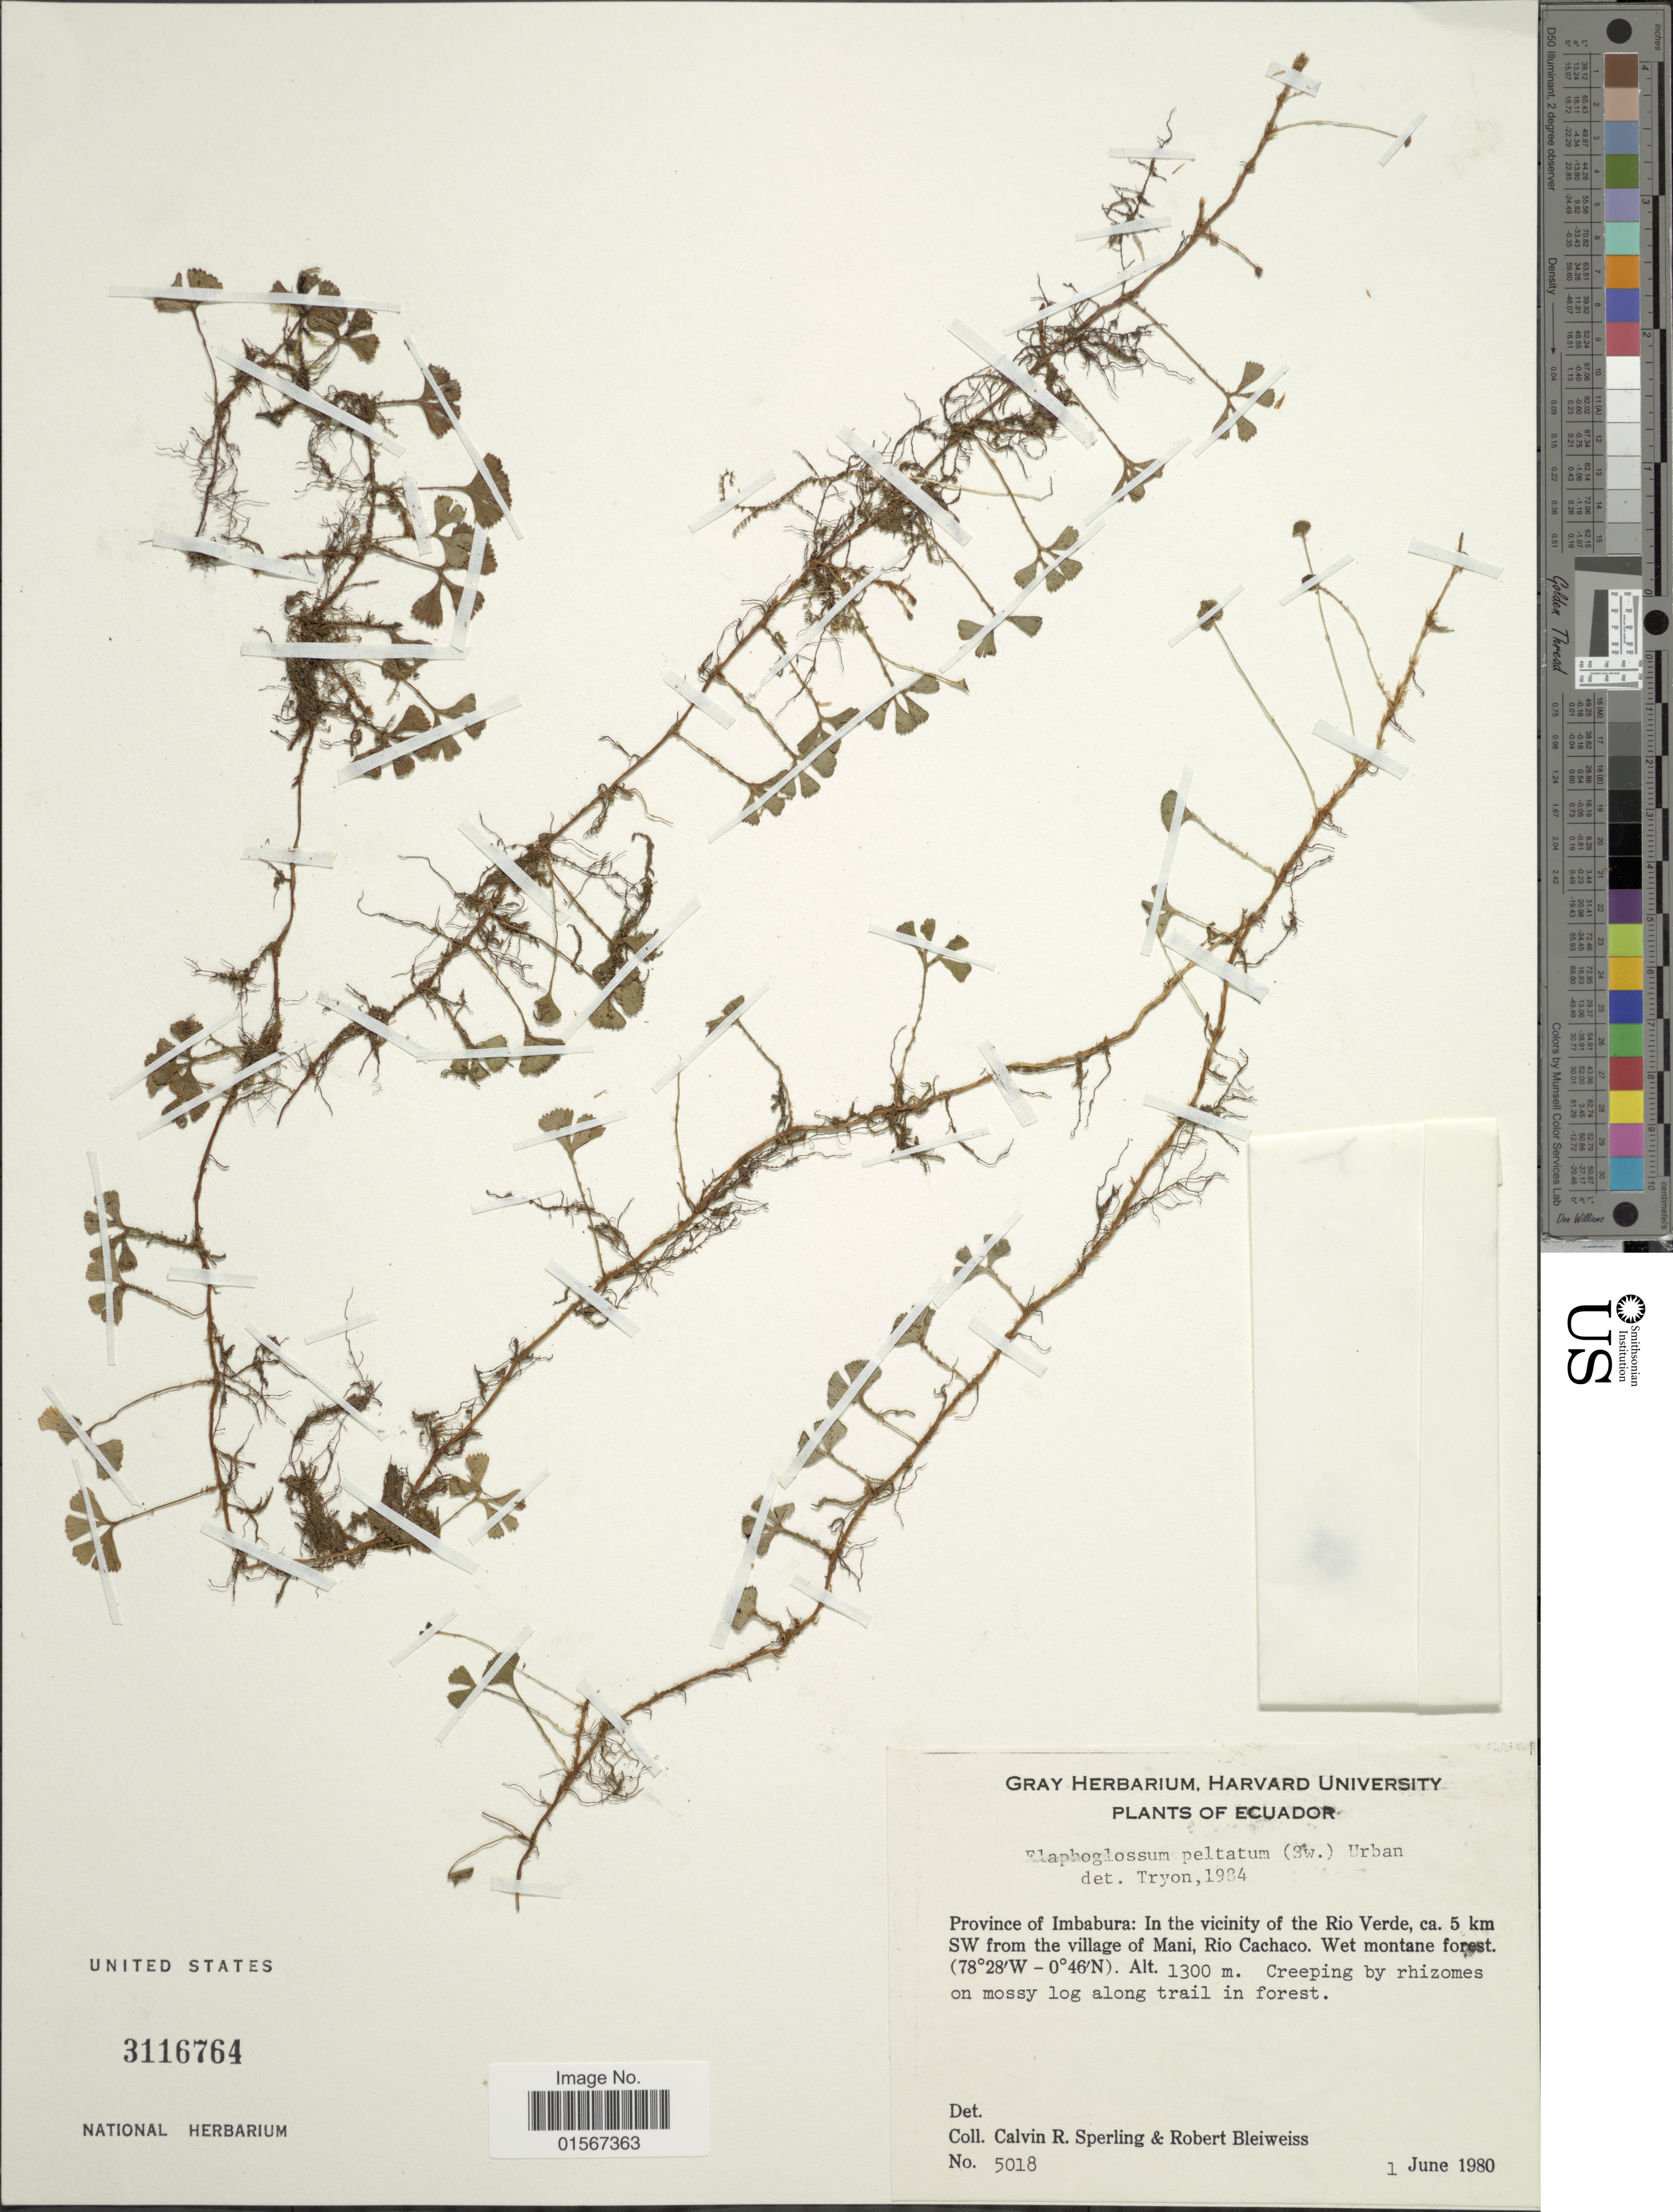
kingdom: Plantae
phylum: Tracheophyta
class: Polypodiopsida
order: Polypodiales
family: Dryopteridaceae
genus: Elaphoglossum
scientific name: Elaphoglossum peltatum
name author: (Sw.) Urb.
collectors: C. R. Sperling & R. Bleiweiss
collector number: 5018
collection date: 1980-06-01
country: Ecuador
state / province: Imbabura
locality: Ecuador, Province of Imbabura: In the vicinity id the Rio Verde ca, 5 km. SW from the village of Mani, Rio Cachaco.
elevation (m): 1300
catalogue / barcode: US 3116764